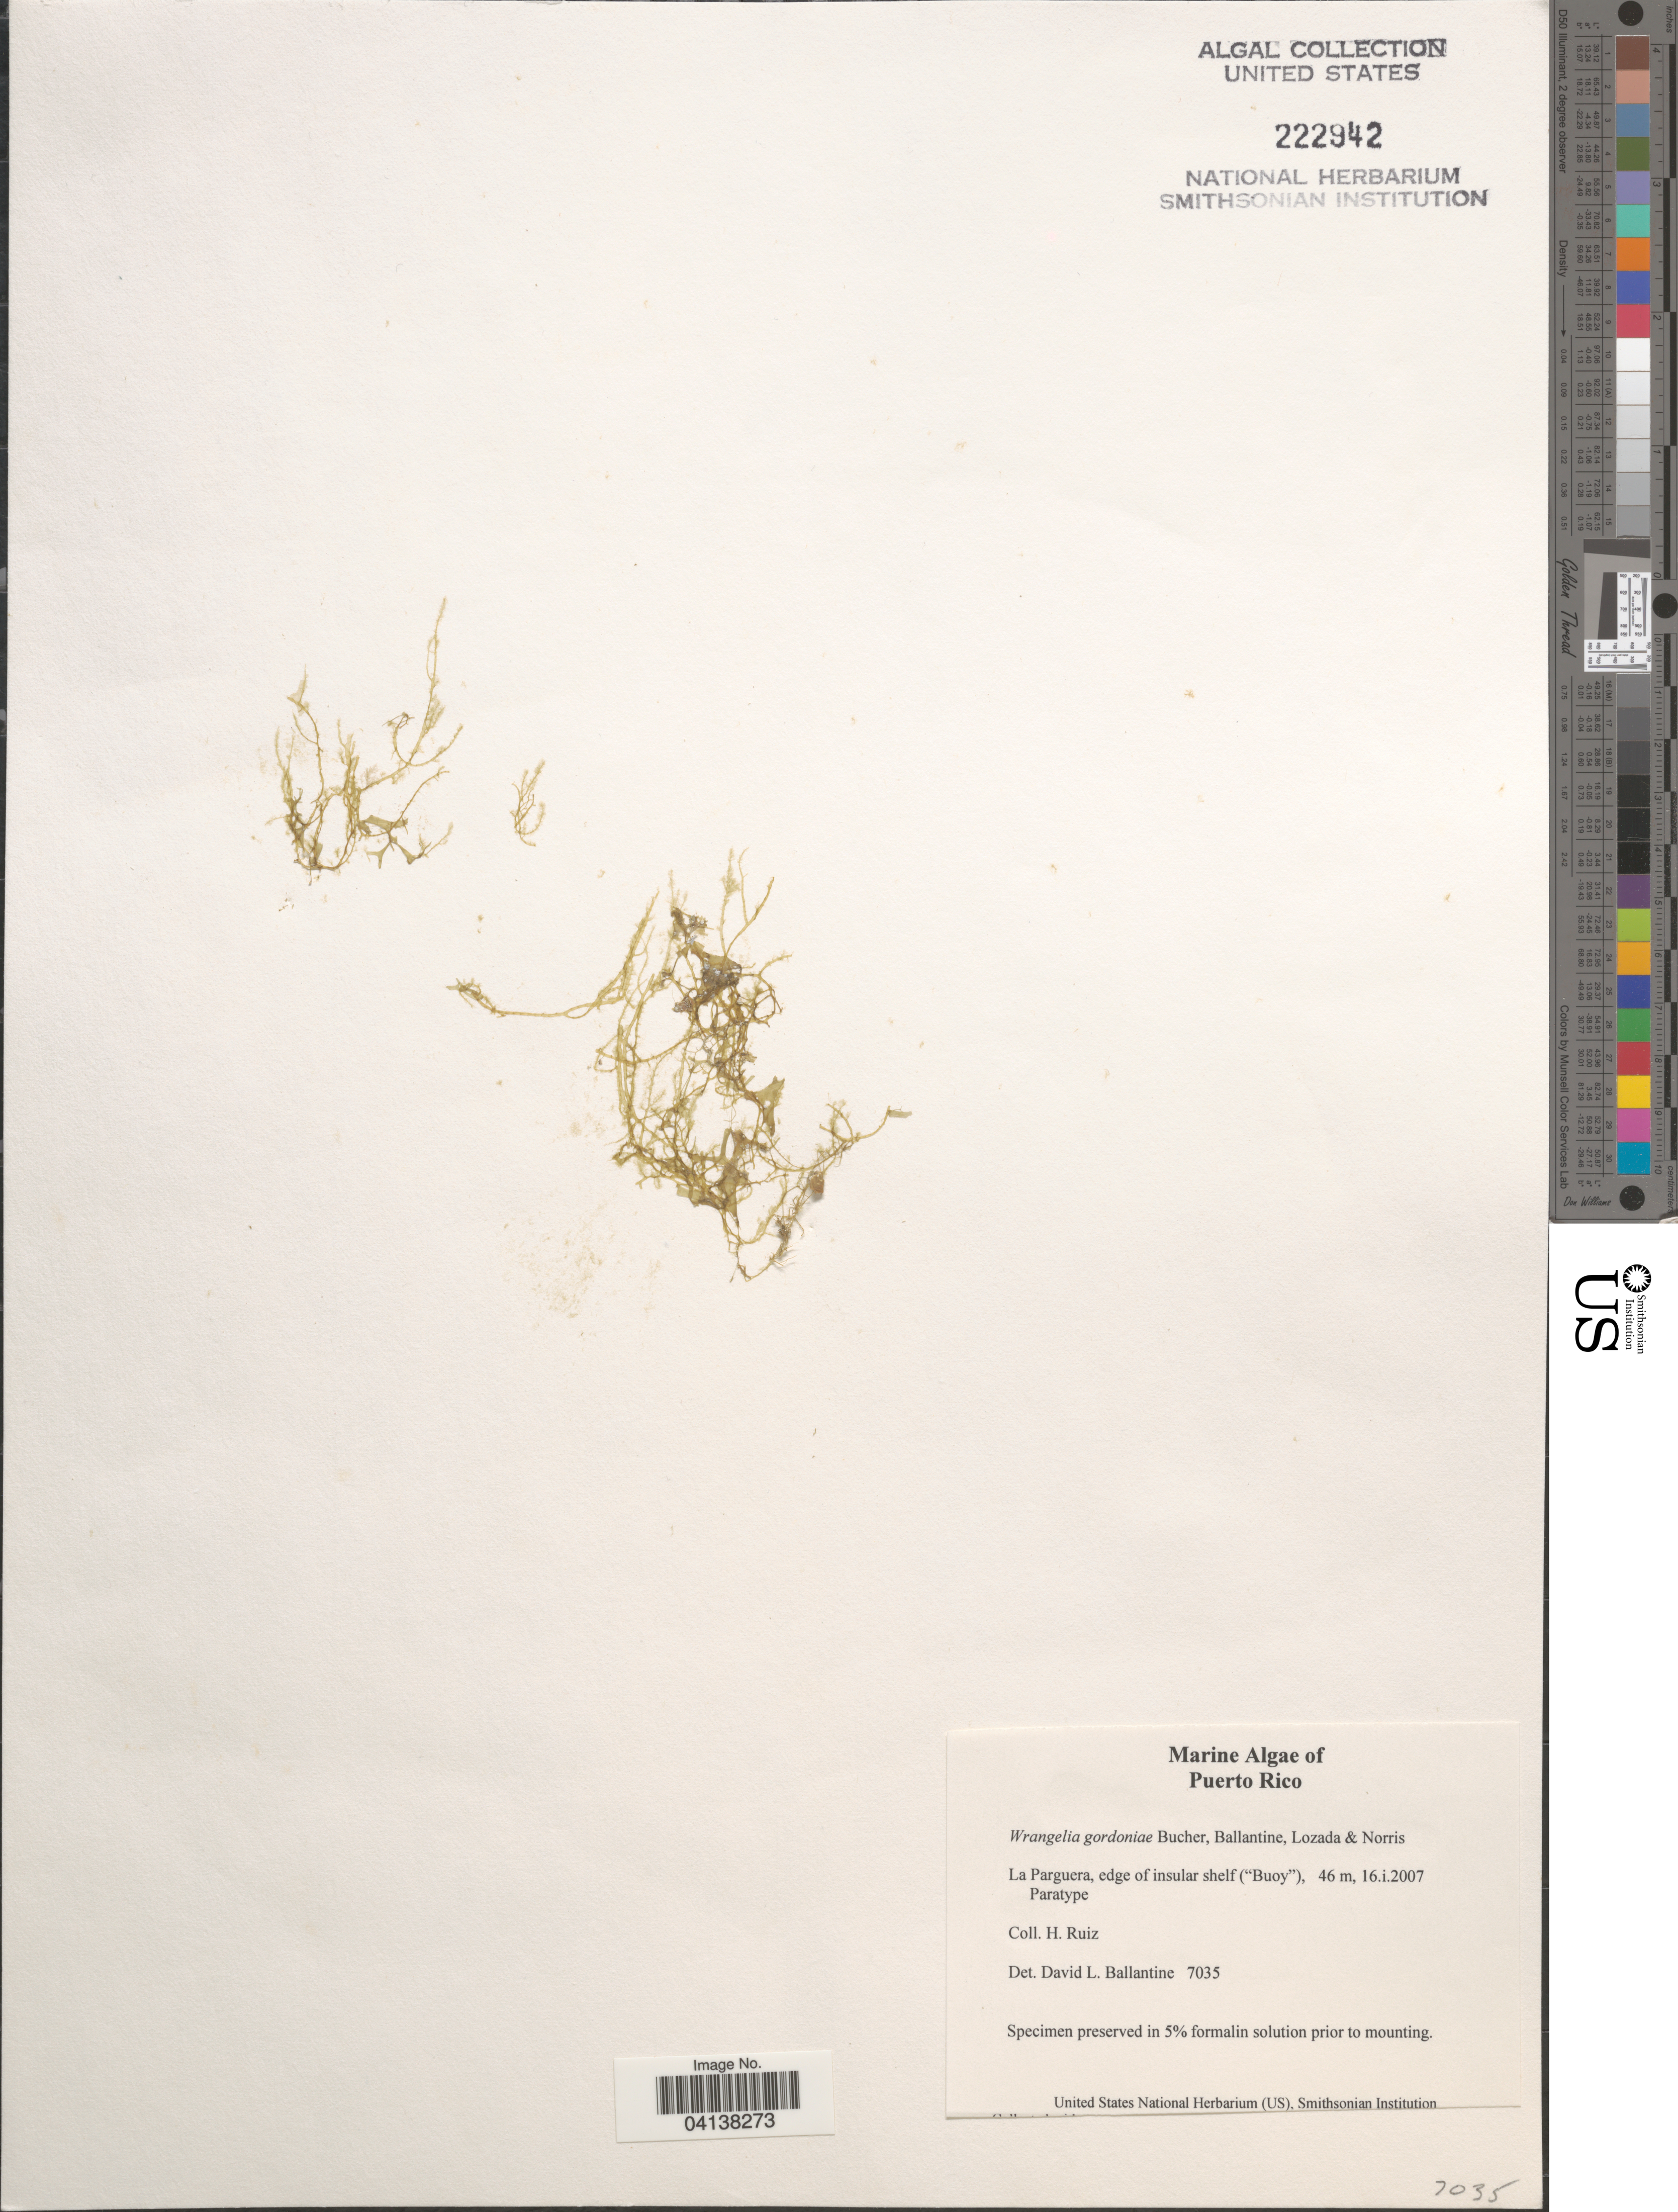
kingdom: Plantae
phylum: Rhodophyta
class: Florideophyceae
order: Ceramiales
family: Wrangeliaceae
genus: Wrangelia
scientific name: Wrangelia gordoniae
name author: K.E. Bucher et al.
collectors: H. Ruiz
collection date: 2007-01-16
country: Puerto Rico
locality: La Parguera, edge of insular shelf ("Buoy").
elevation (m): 46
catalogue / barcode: US 222942